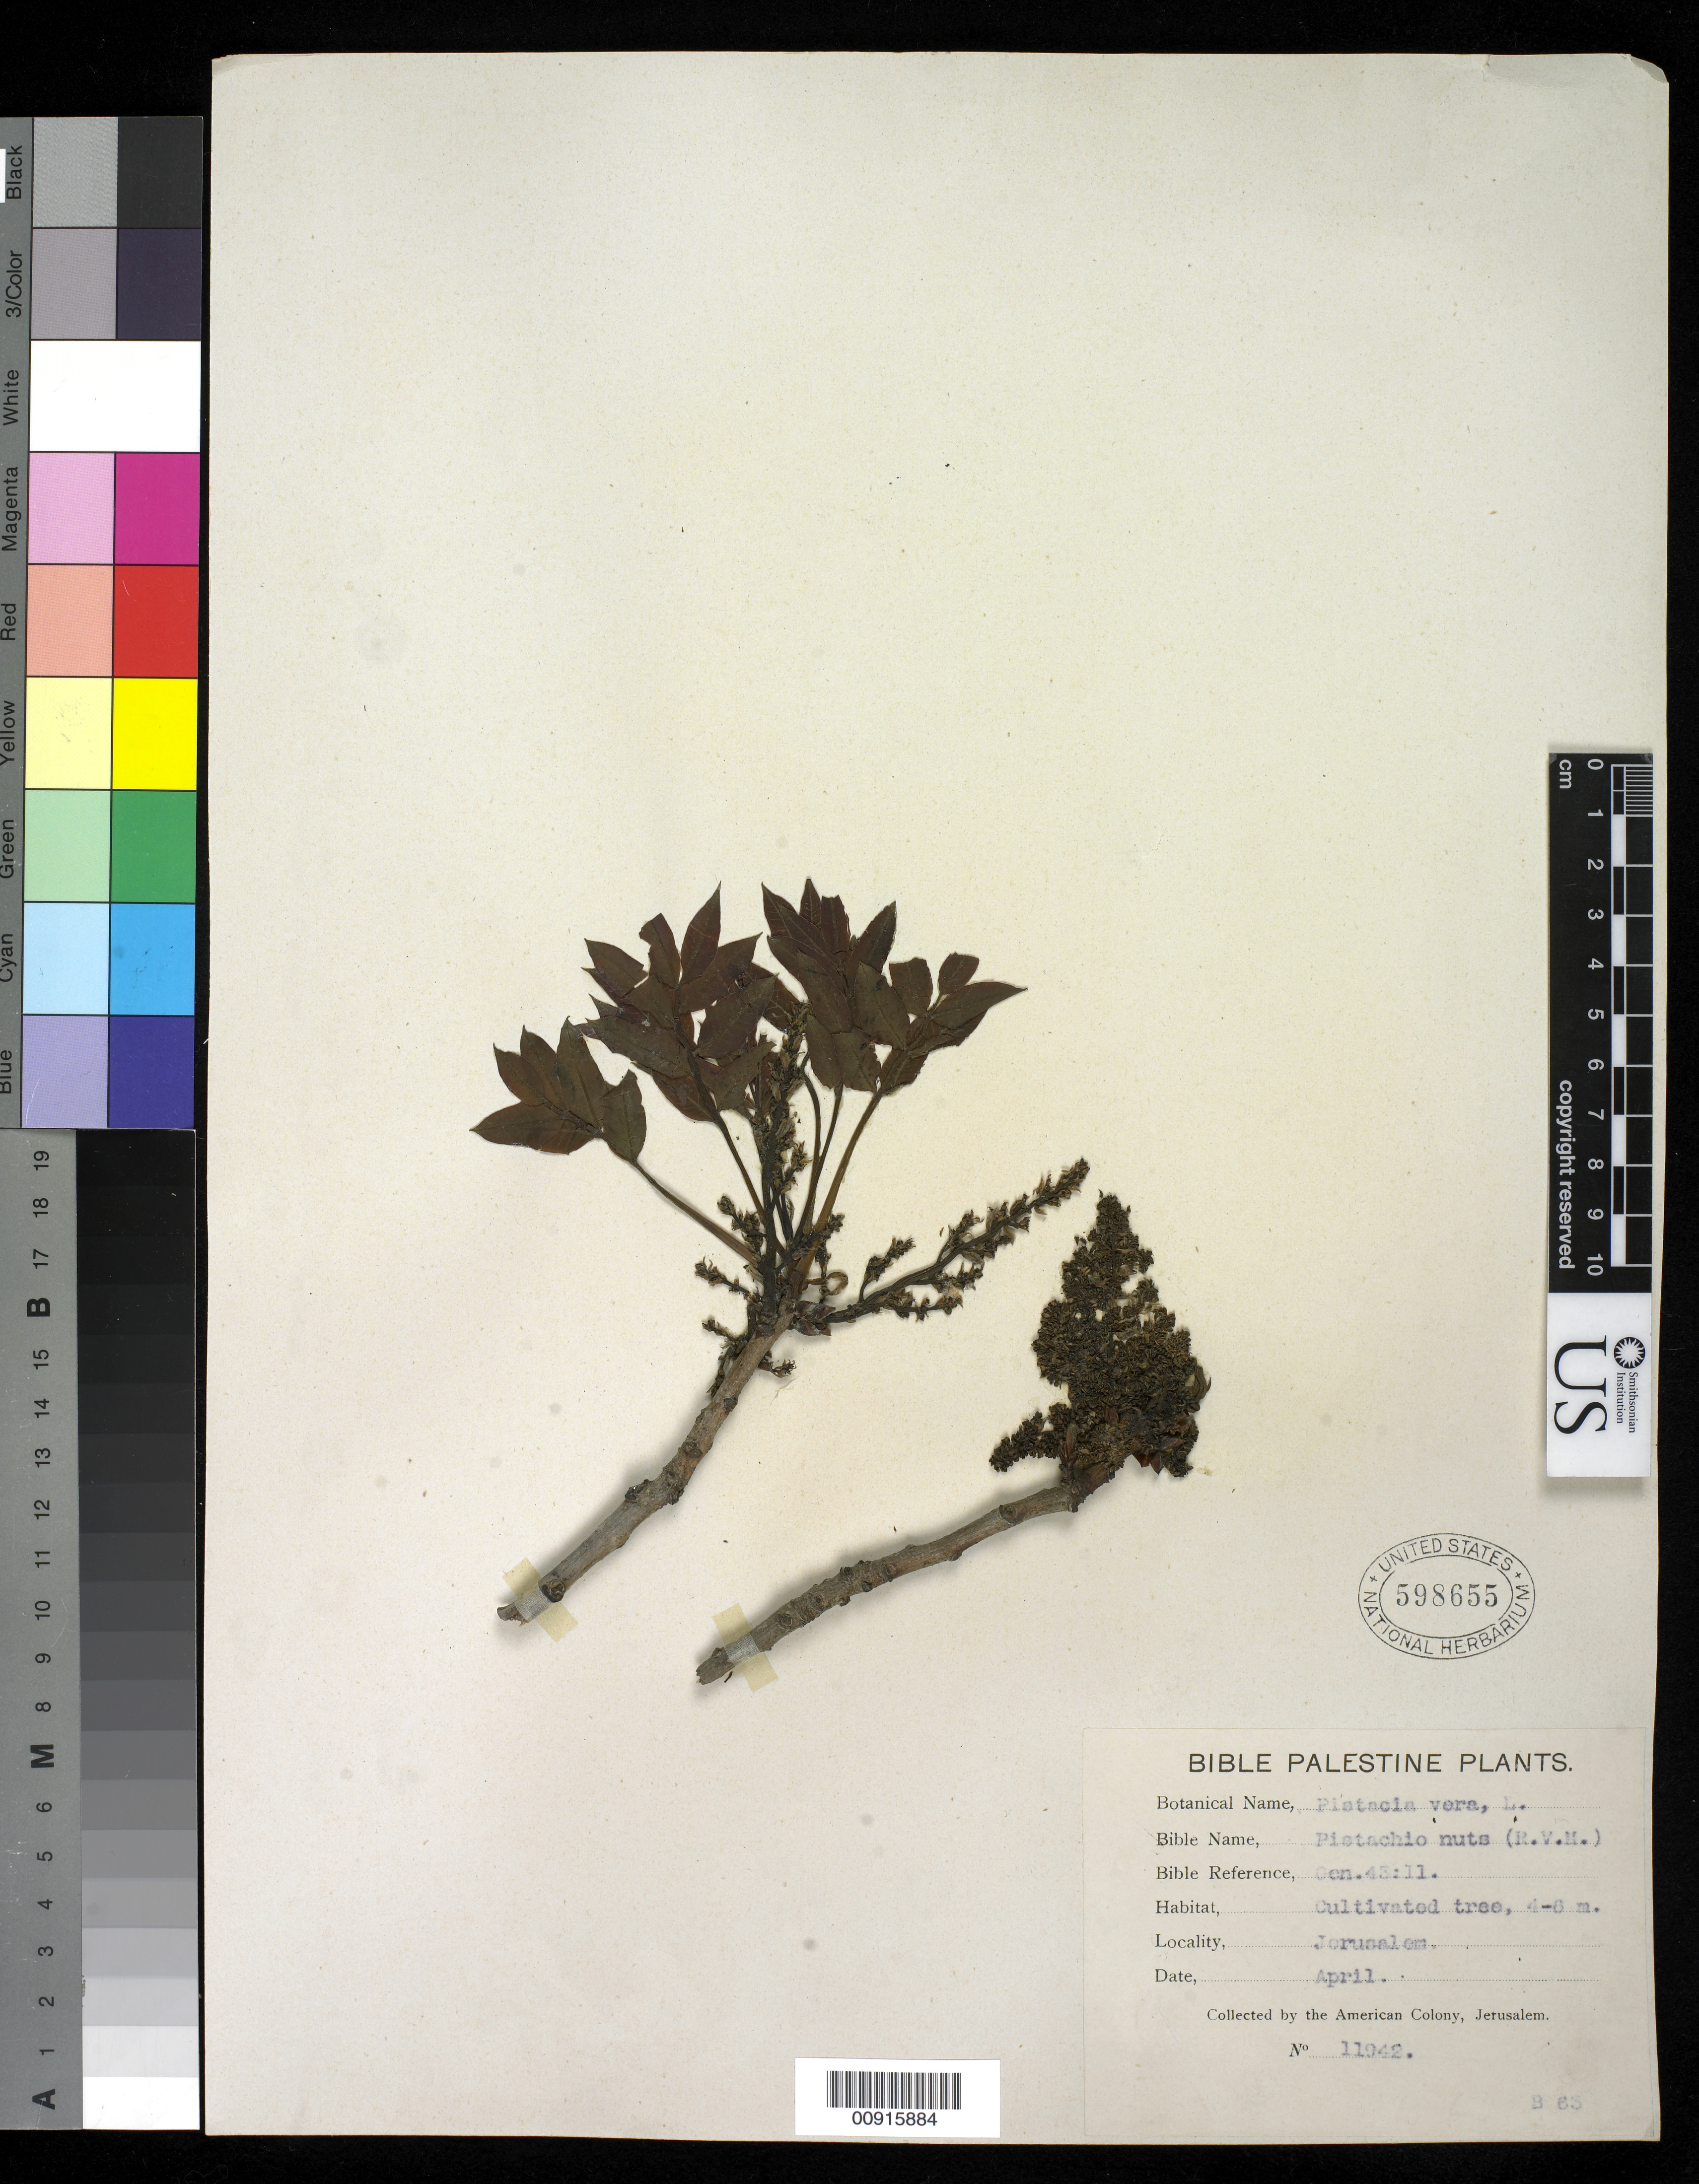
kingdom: Plantae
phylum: Tracheophyta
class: Magnoliopsida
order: Sapindales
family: Anacardiaceae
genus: Pistacia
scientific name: Pistacia vera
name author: L.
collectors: American Colony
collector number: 11942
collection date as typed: Apr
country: Israel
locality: Jerusalem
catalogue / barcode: US 598655